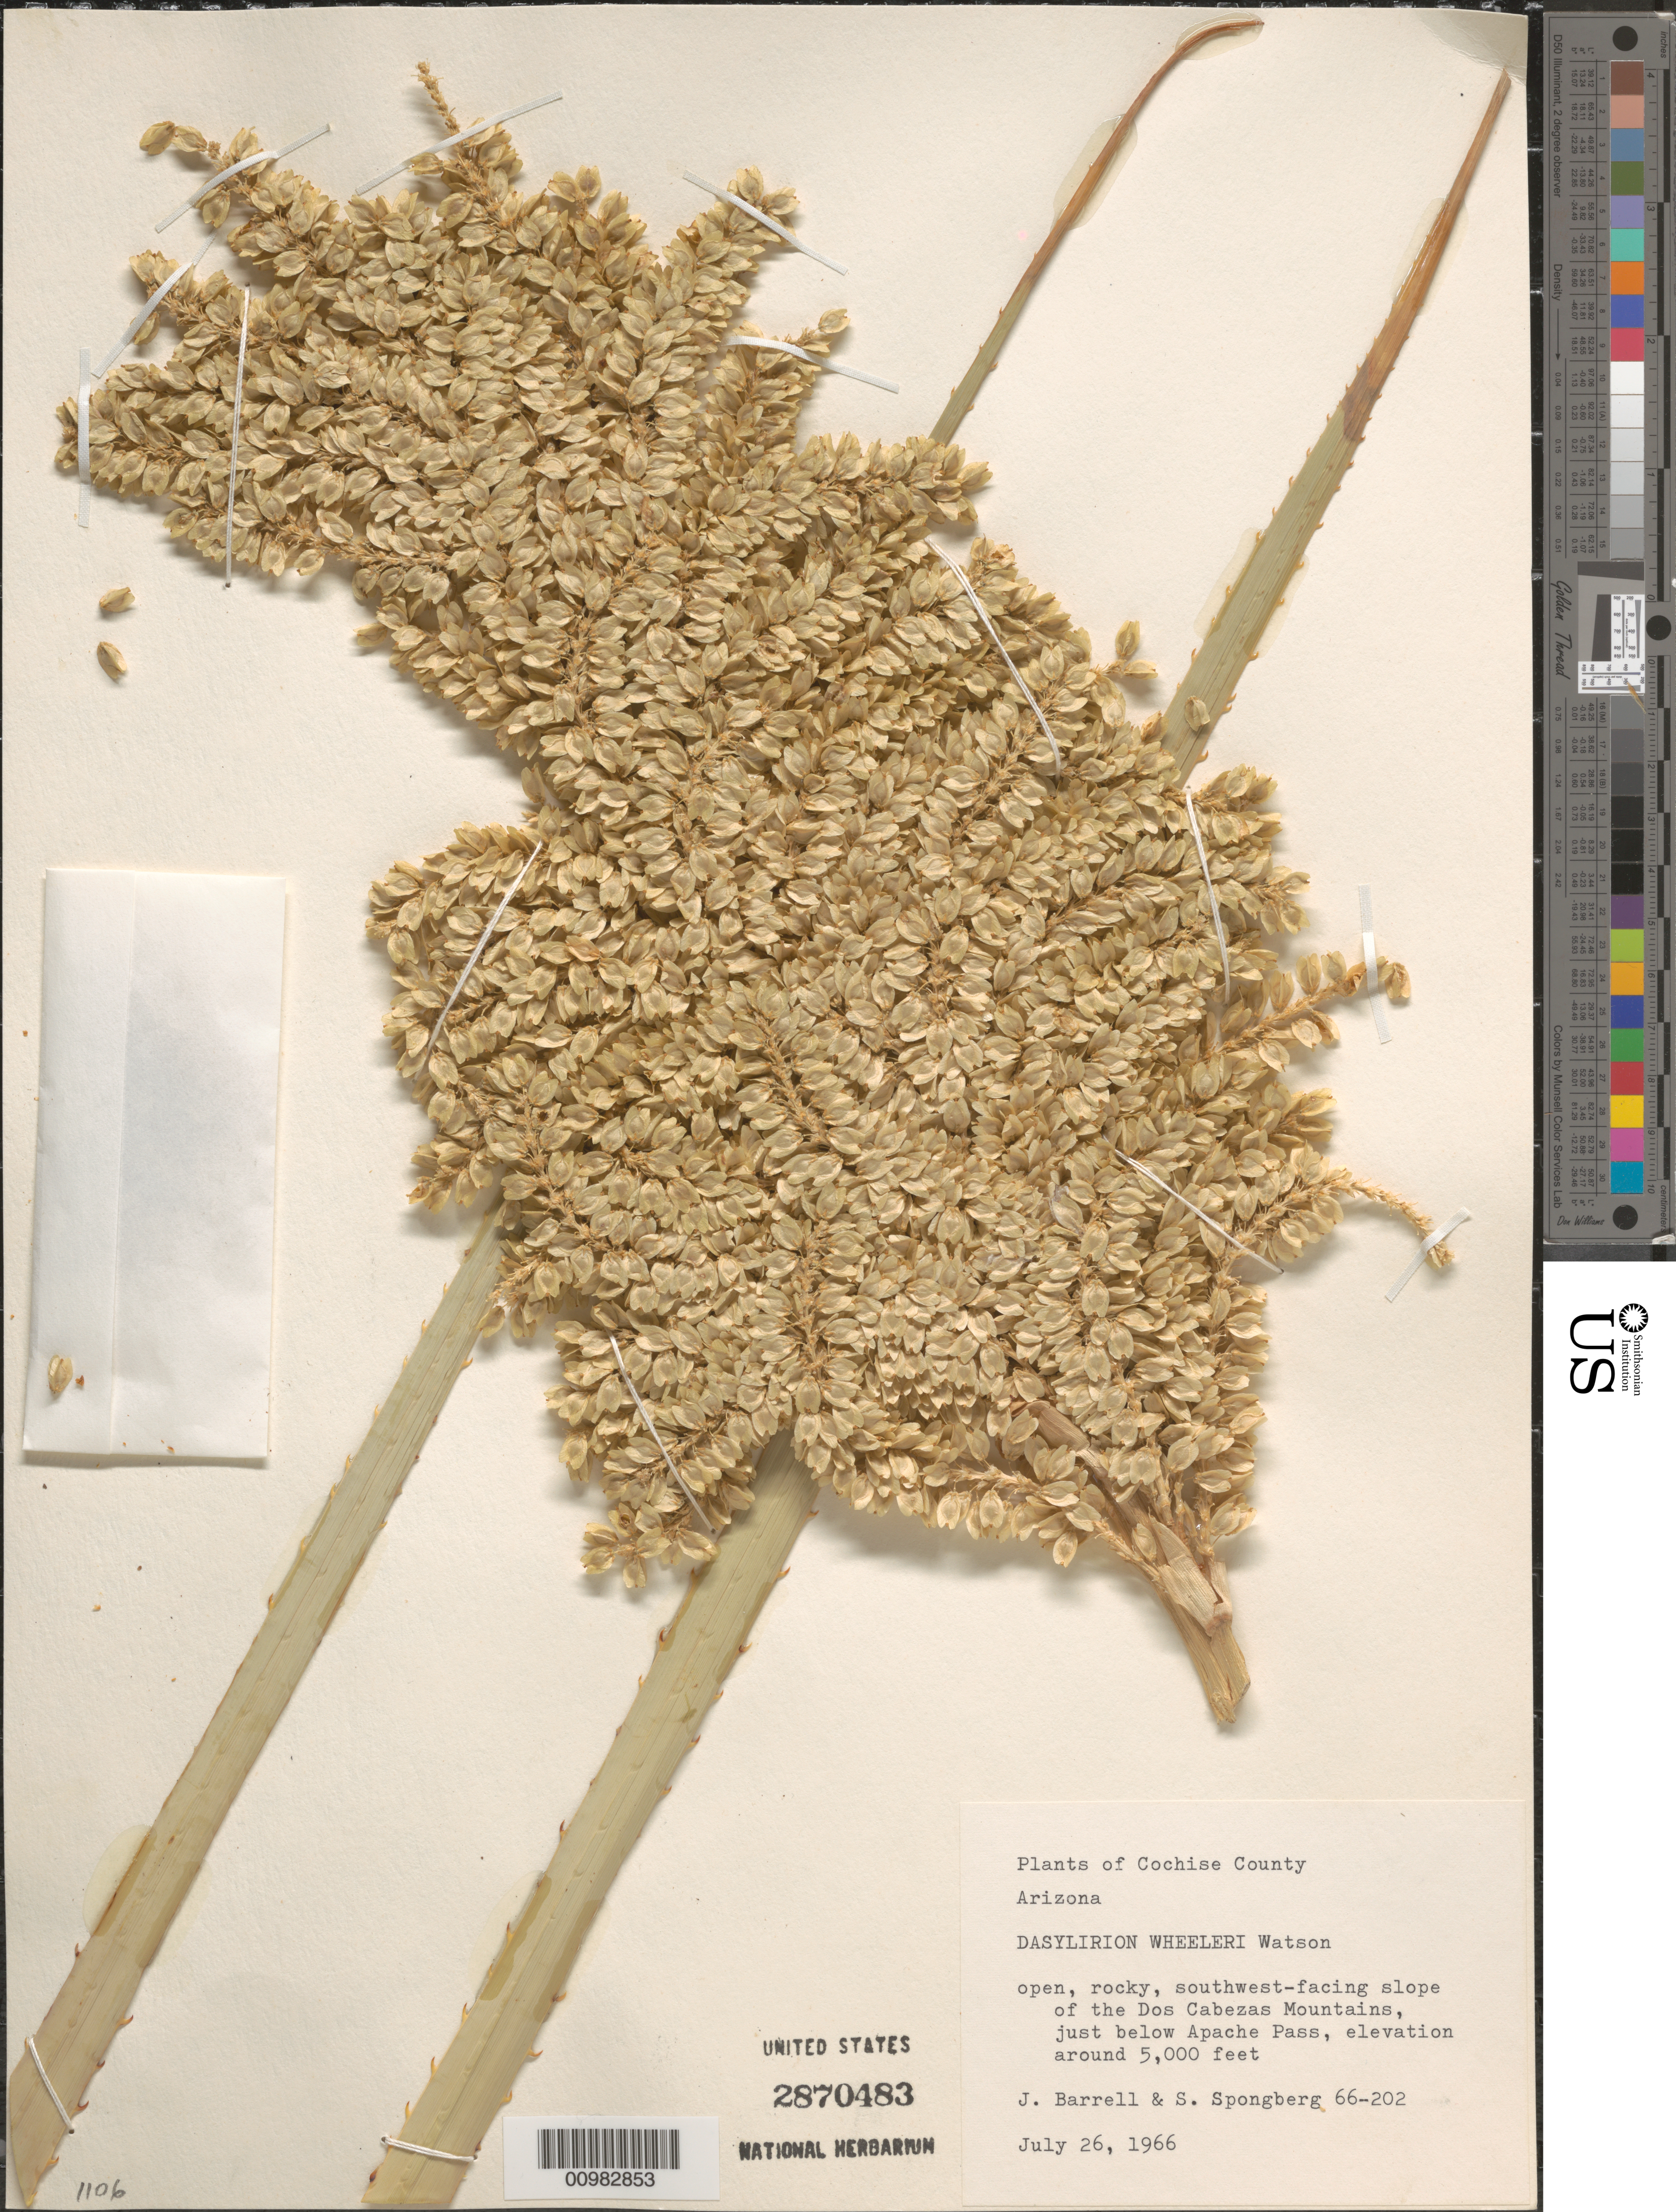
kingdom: Plantae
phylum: Tracheophyta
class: Liliopsida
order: Asparagales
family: Asparagaceae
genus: Dasylirion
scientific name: Dasylirion wheeleri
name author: S. Watson ex Rothr.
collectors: J. Barrell & S. A.Spongberg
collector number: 66-202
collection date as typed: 26 Jul 1966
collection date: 1966-07-26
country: United States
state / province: Arizona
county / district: Cochise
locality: Open, rocky, southwest-facing slope of the Dos Cabezas Mountains, just below Apache Pass.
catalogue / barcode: US 2870483